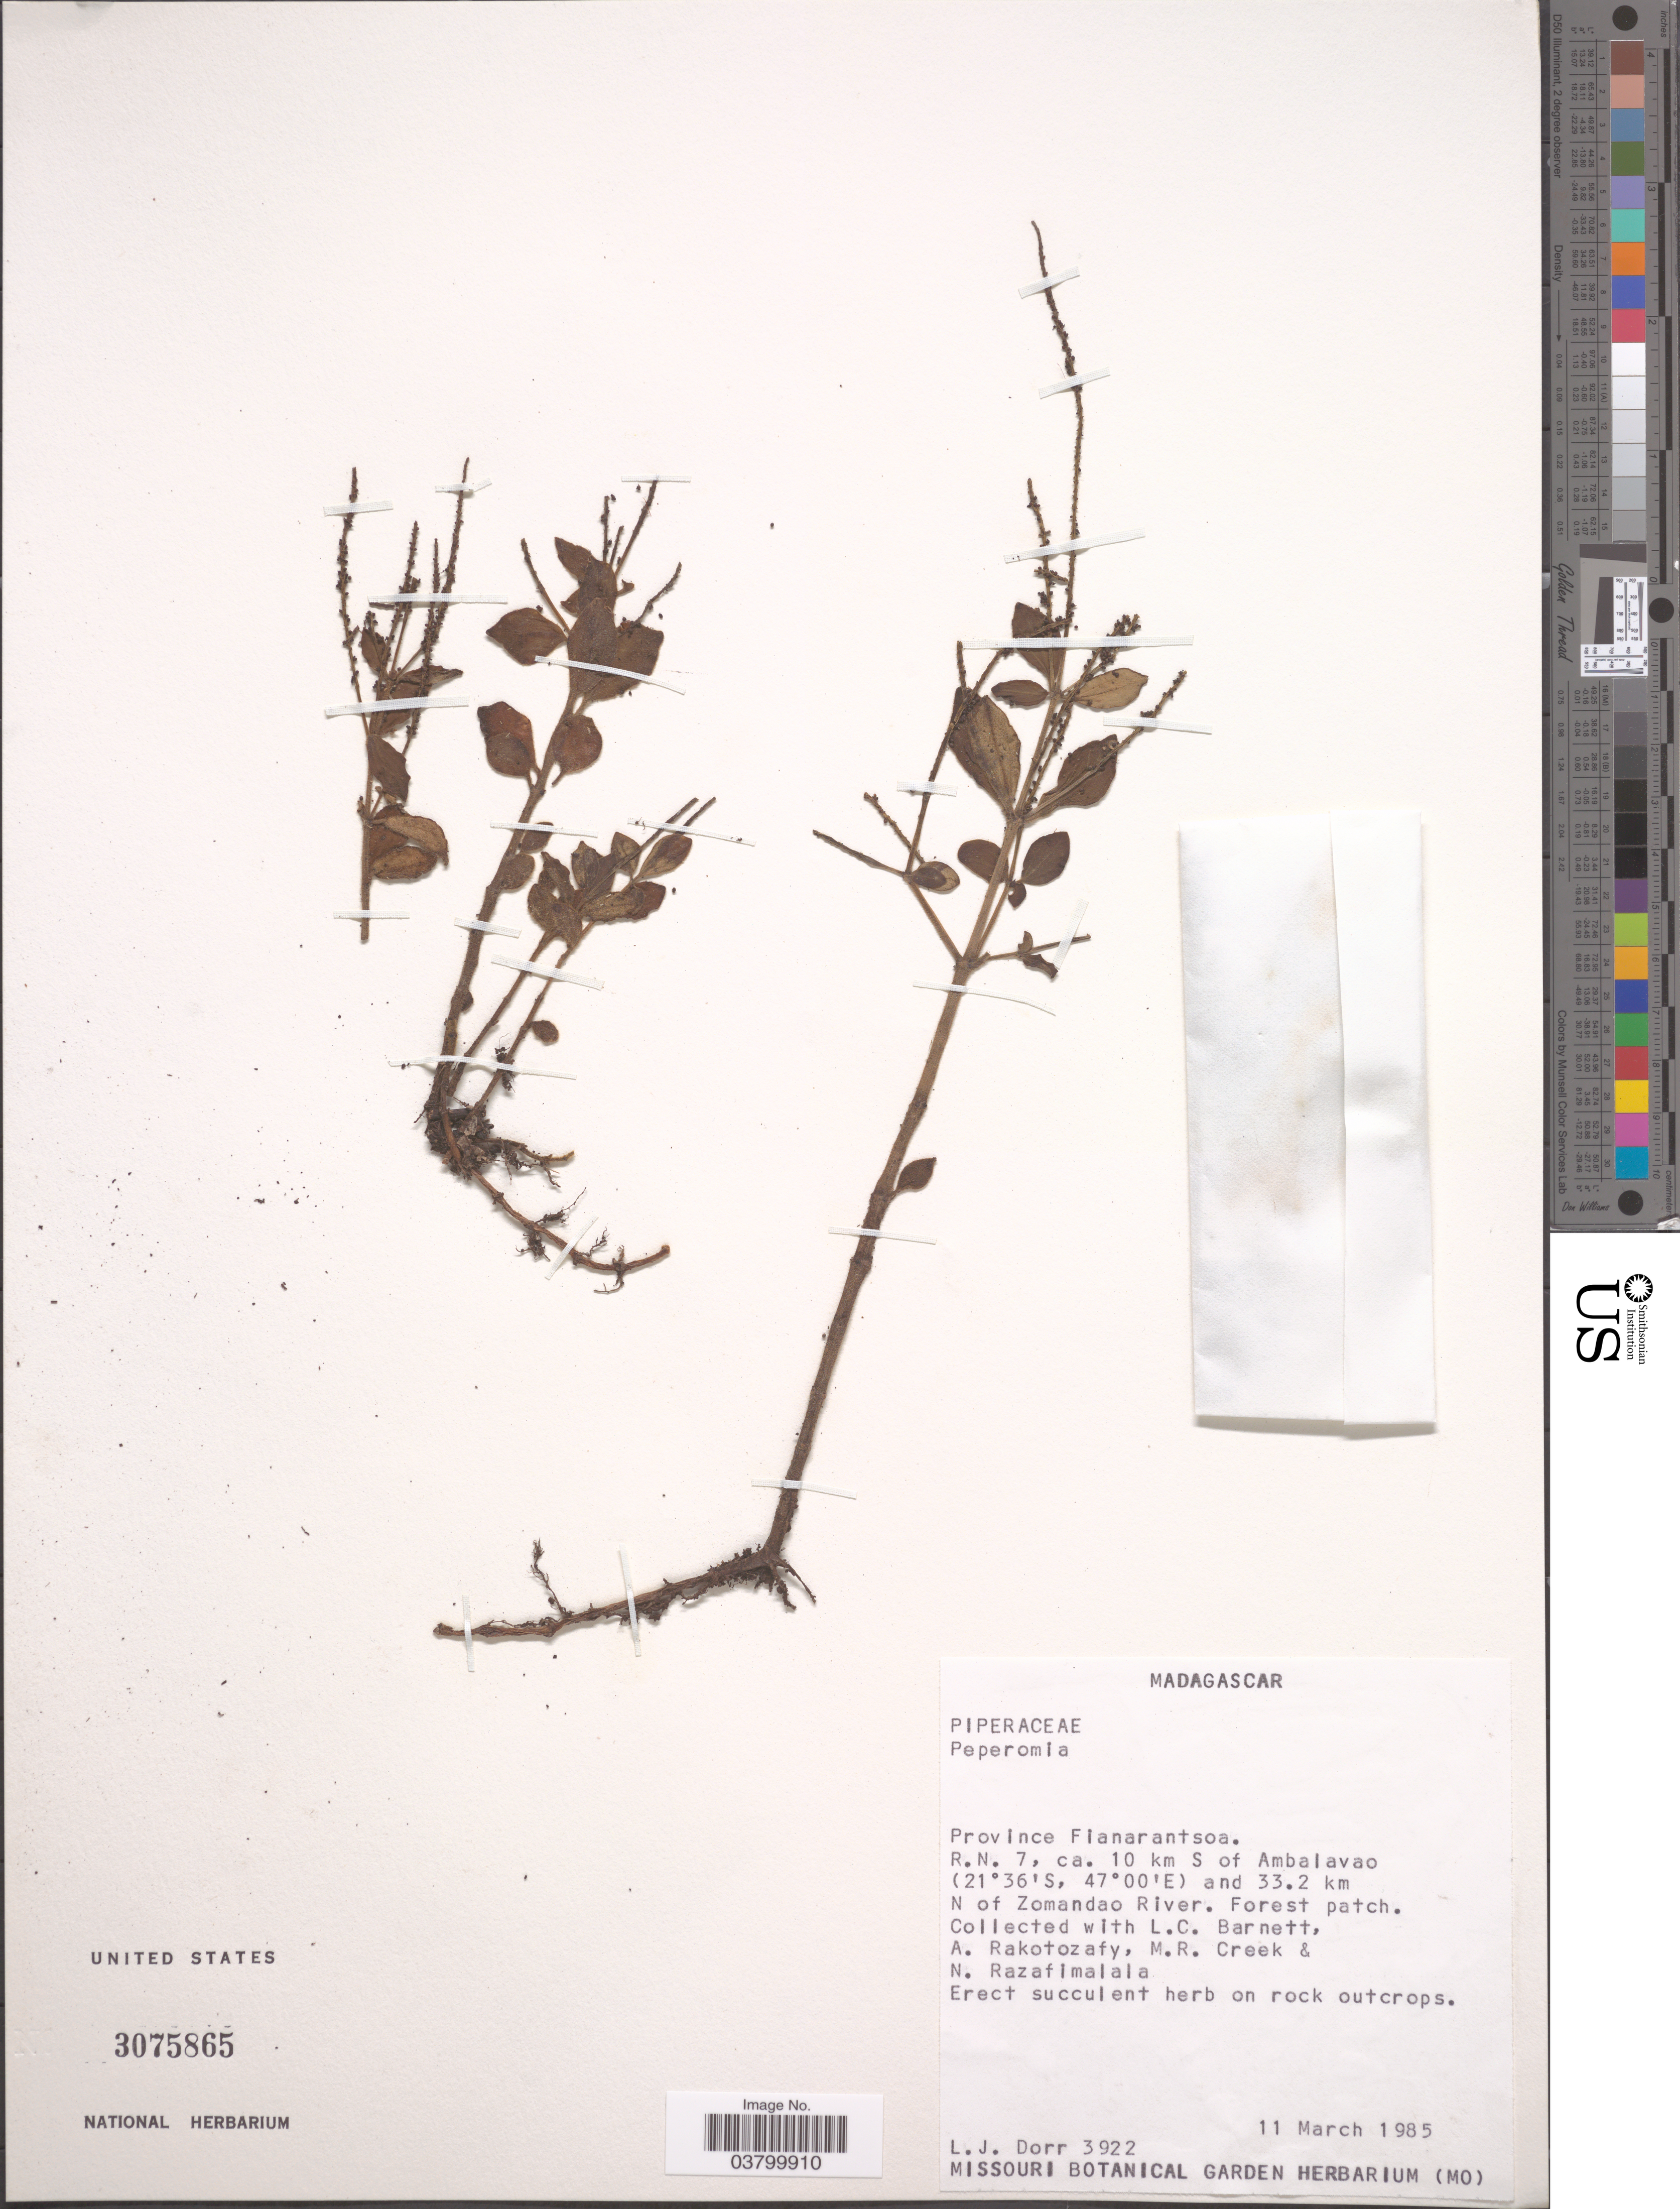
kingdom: Plantae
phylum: Tracheophyta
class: Magnoliopsida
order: Piperales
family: Piperaceae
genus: Peperomia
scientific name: Peperomia sp.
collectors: L. J. Dorr, L. C. Barnett, A. Rakotozafy, M. Creek & N. Razafimalala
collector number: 3922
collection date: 1985-03-11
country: Madagascar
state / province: Haute Matsiatra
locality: R.N. 7, ca. 10 km S of Ambalavao and 33.2 km N of Zomandoa River.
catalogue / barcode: US 3075865